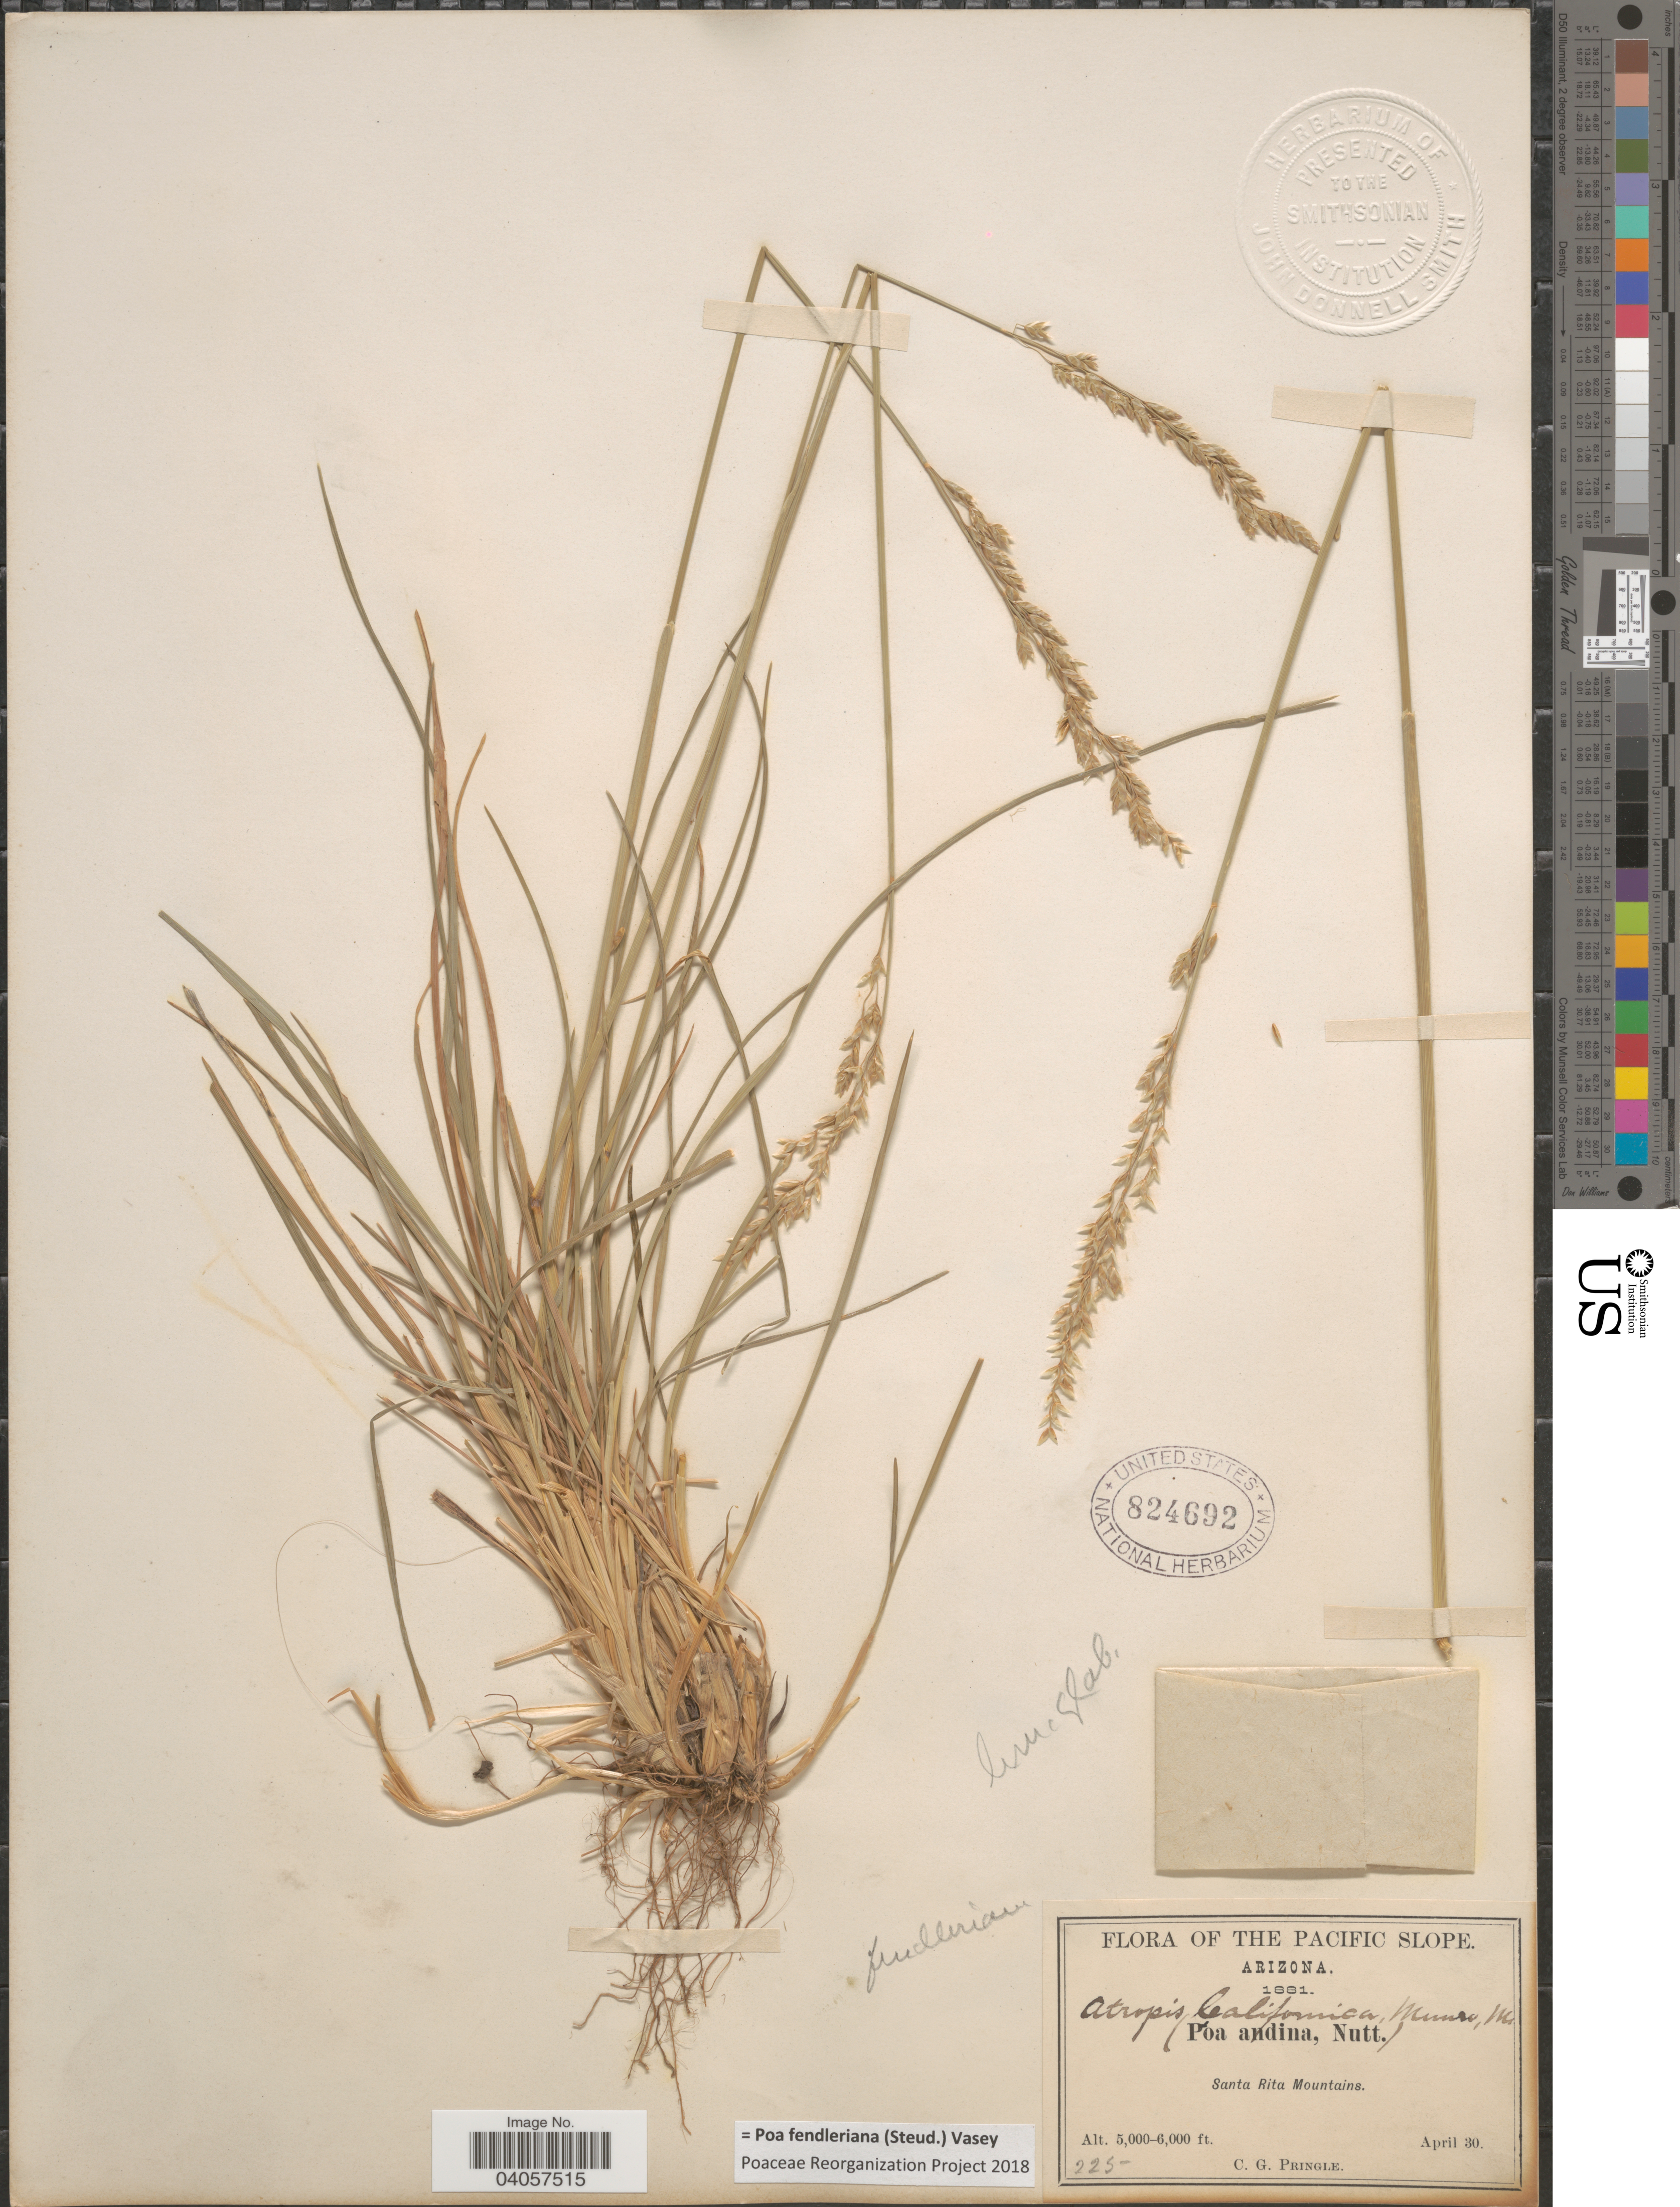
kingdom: Plantae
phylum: Tracheophyta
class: Liliopsida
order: Poales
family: Poaceae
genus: Poa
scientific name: Poa fendleriana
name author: (Steud.) Vasey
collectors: C. G. Pringle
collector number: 225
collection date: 1881-04-30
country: United States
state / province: Arizona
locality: Pacific Slope. Santa Rita Mountains.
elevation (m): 1524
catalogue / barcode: US 824692